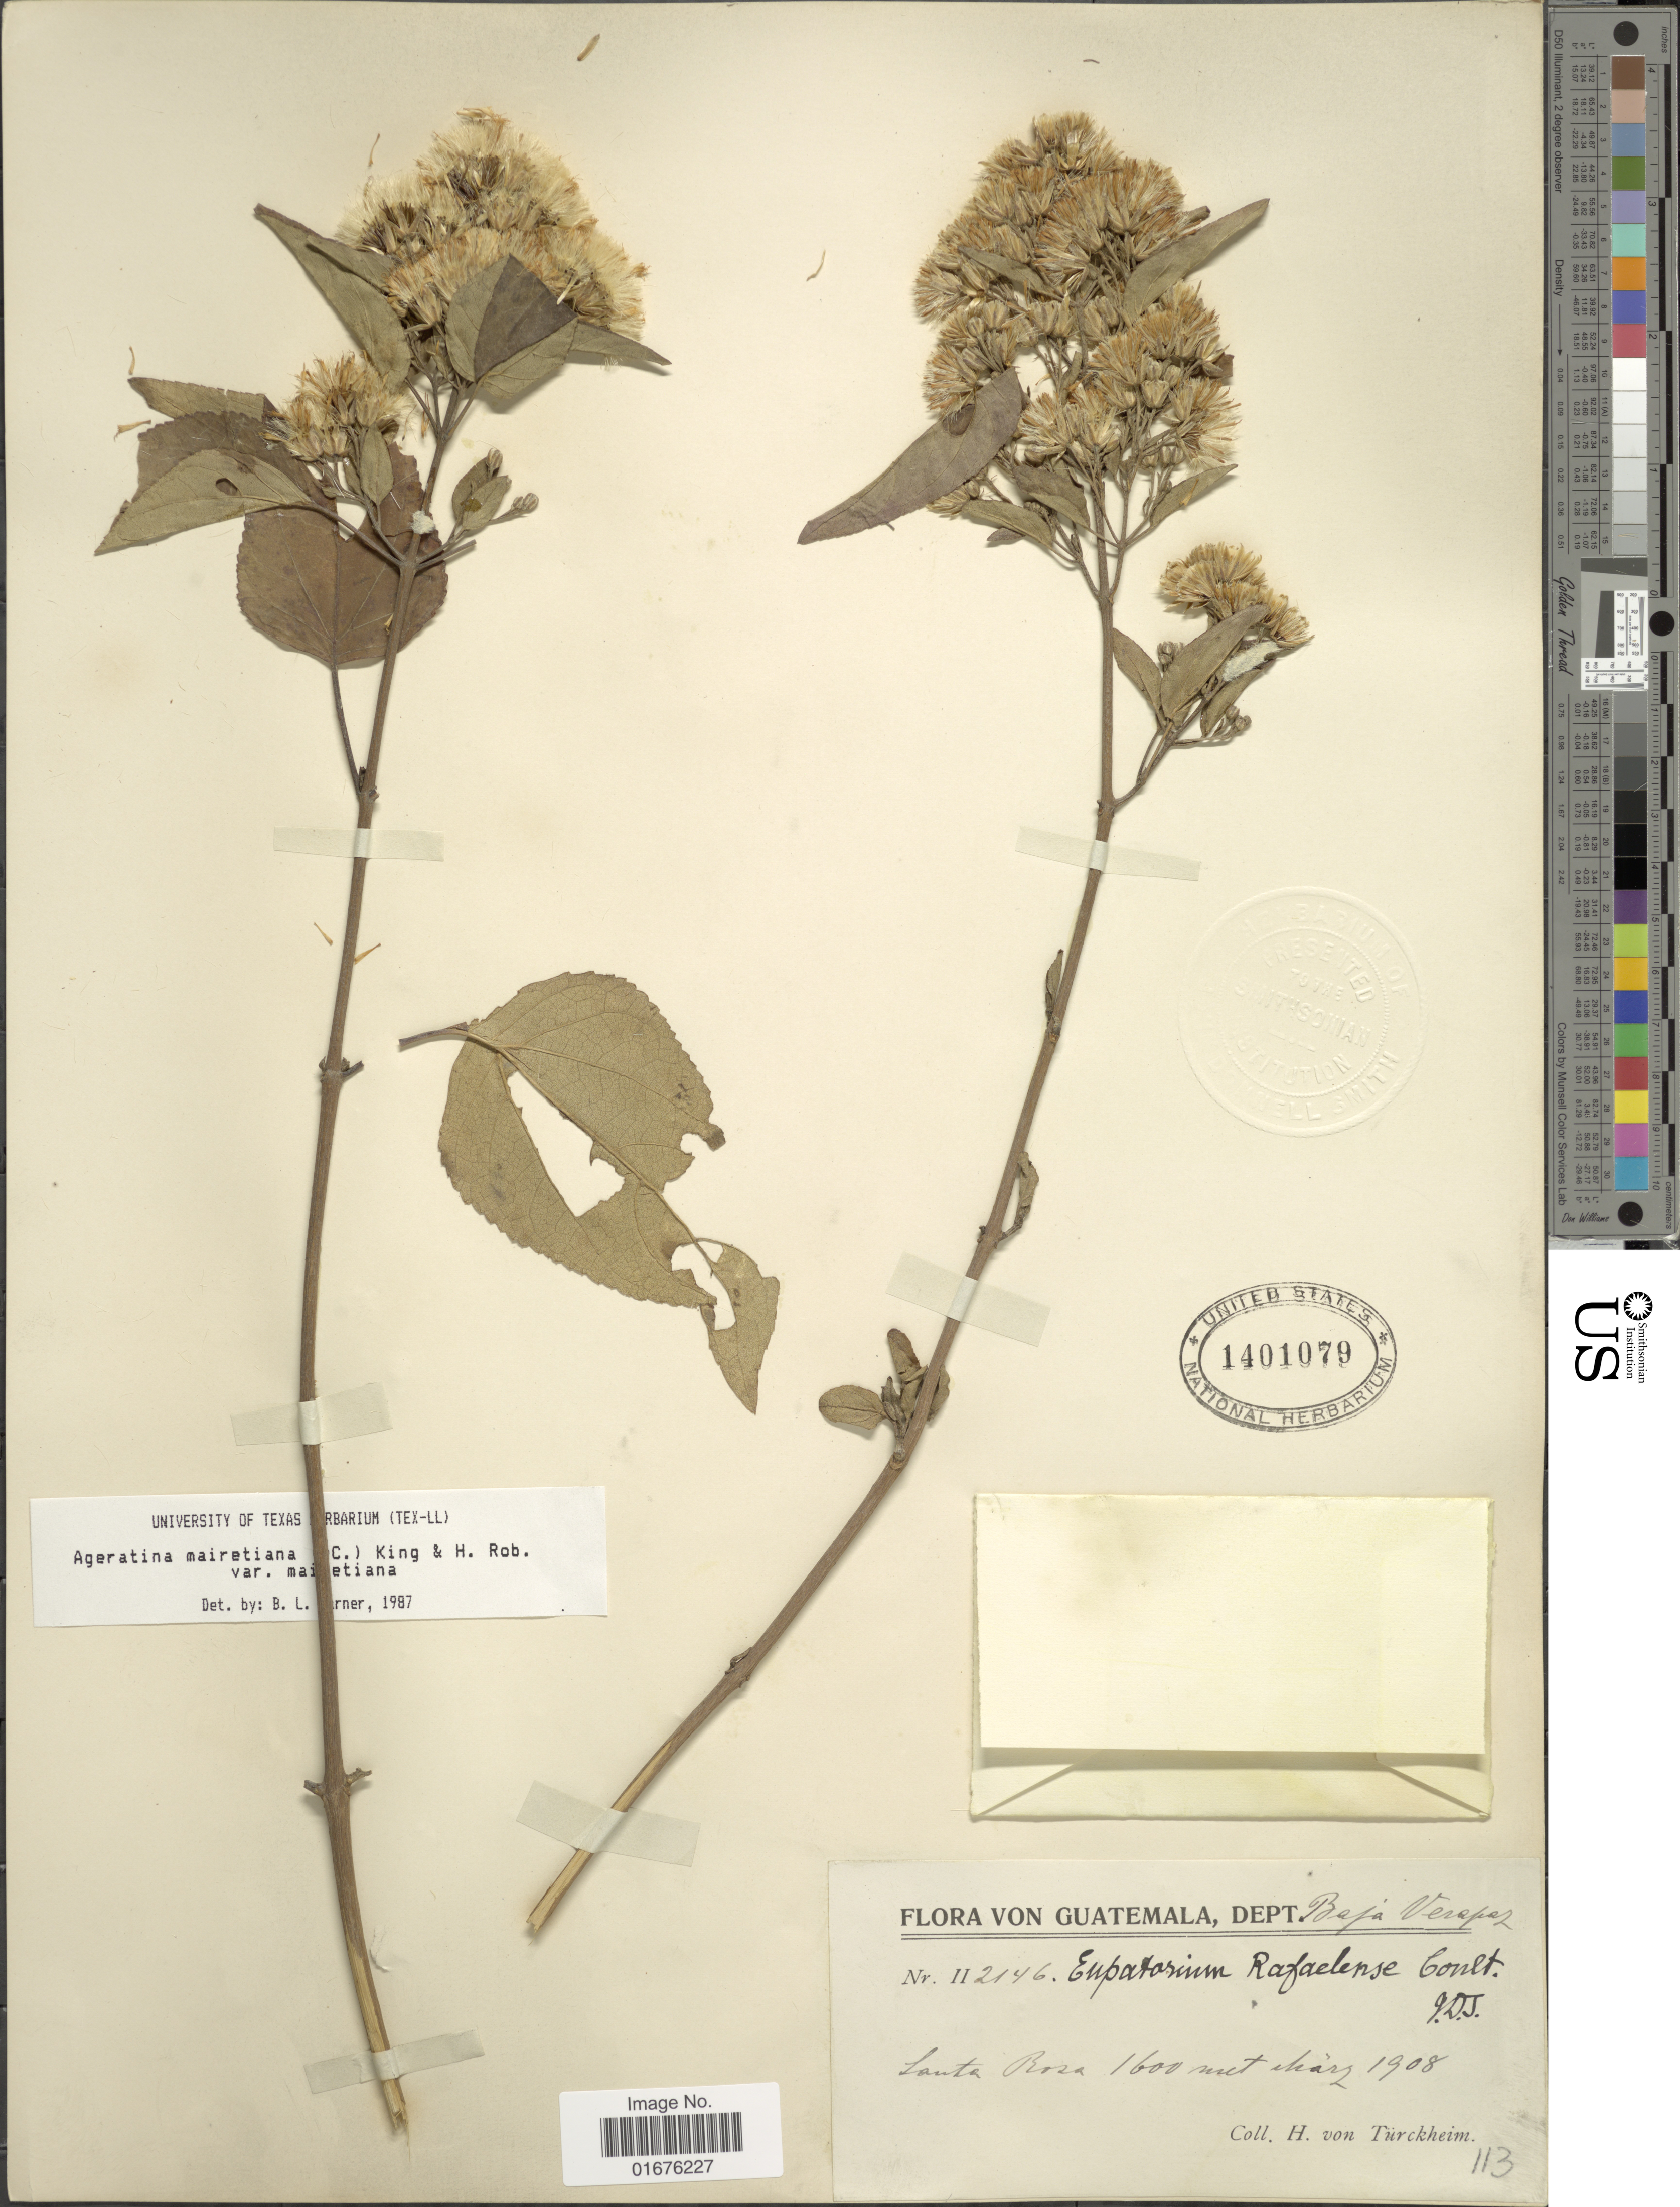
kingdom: Plantae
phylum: Tracheophyta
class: Magnoliopsida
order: Asterales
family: Asteraceae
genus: Ageratina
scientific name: Ageratina mairetiana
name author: (DC.) R.M. King & H. Rob.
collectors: H. von Türckheim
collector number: II2146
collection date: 1908-03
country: Guatemala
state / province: Santa Rosa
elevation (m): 1600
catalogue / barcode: US 1401079